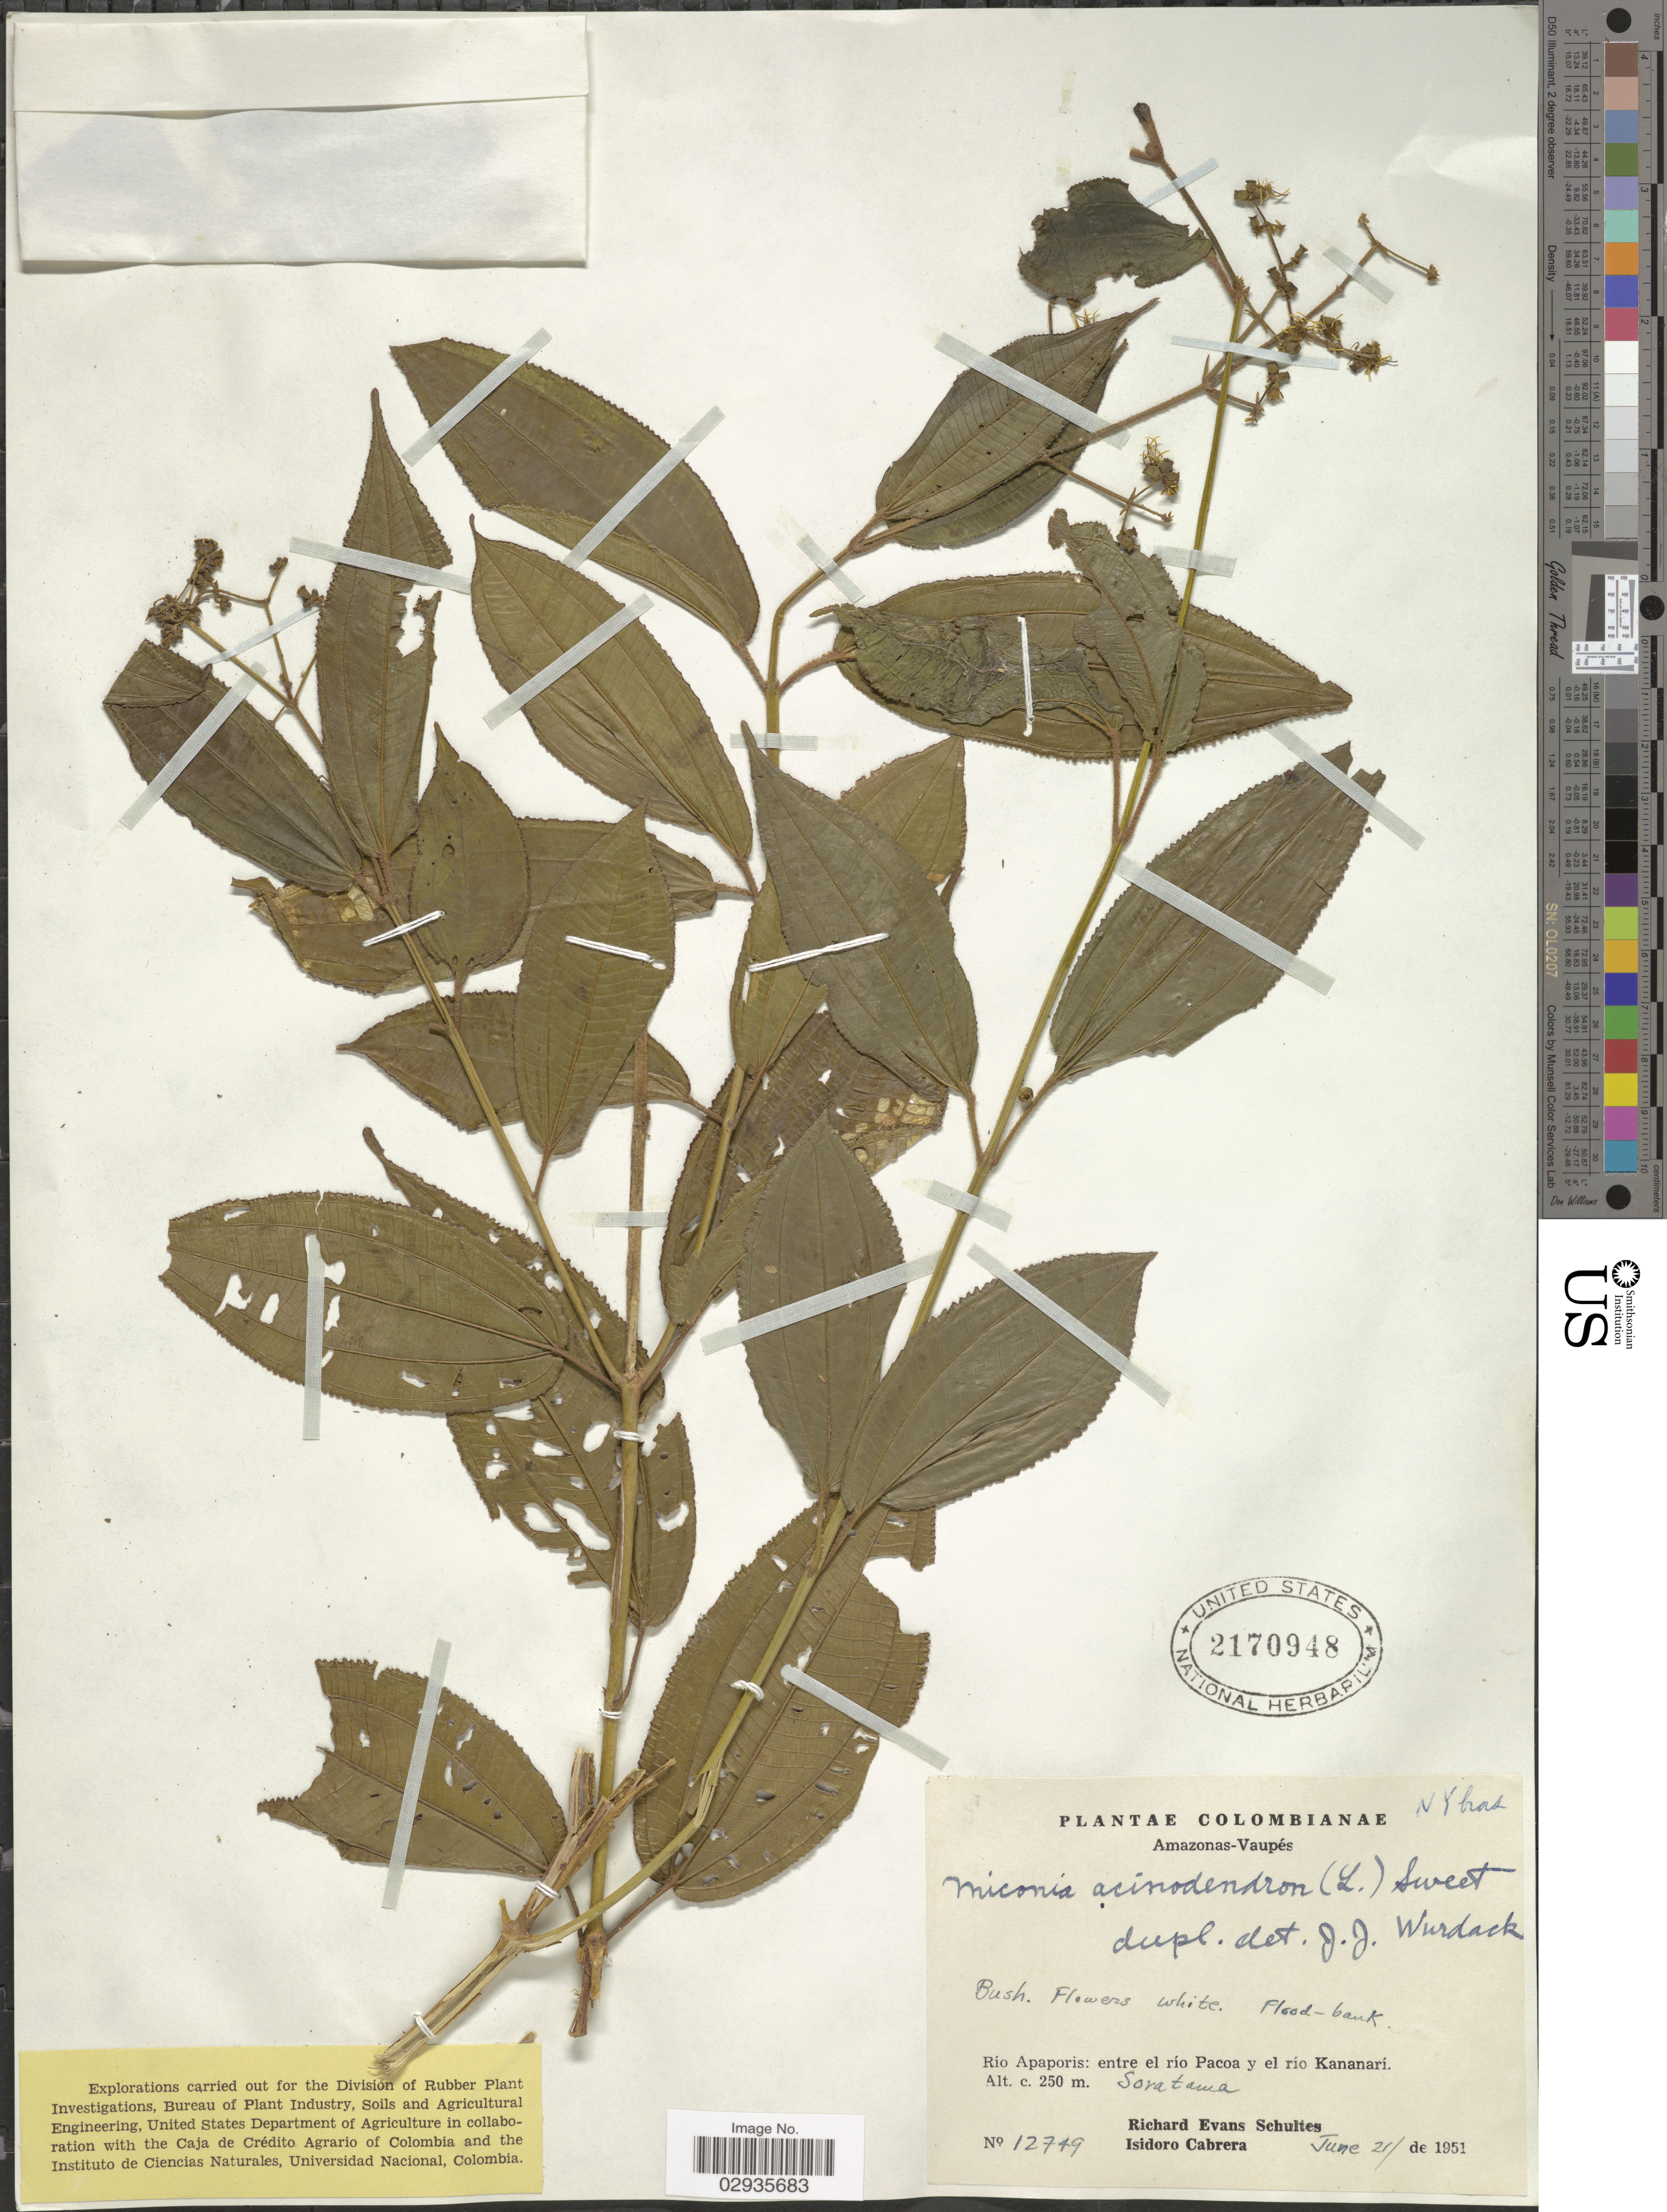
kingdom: Plantae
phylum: Tracheophyta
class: Magnoliopsida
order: Myrtales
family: Melastomataceae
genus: Miconia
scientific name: Miconia acinodendron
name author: (L.) Sweet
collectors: R. E. Schultes & I. Cabrera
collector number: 12749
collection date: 1951-06-21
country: Colombia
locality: Colombianae. Amazonas-Vaupés. Río Apaporis: entre el río Pacoa y el río Kananarí.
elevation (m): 250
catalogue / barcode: US 2170948